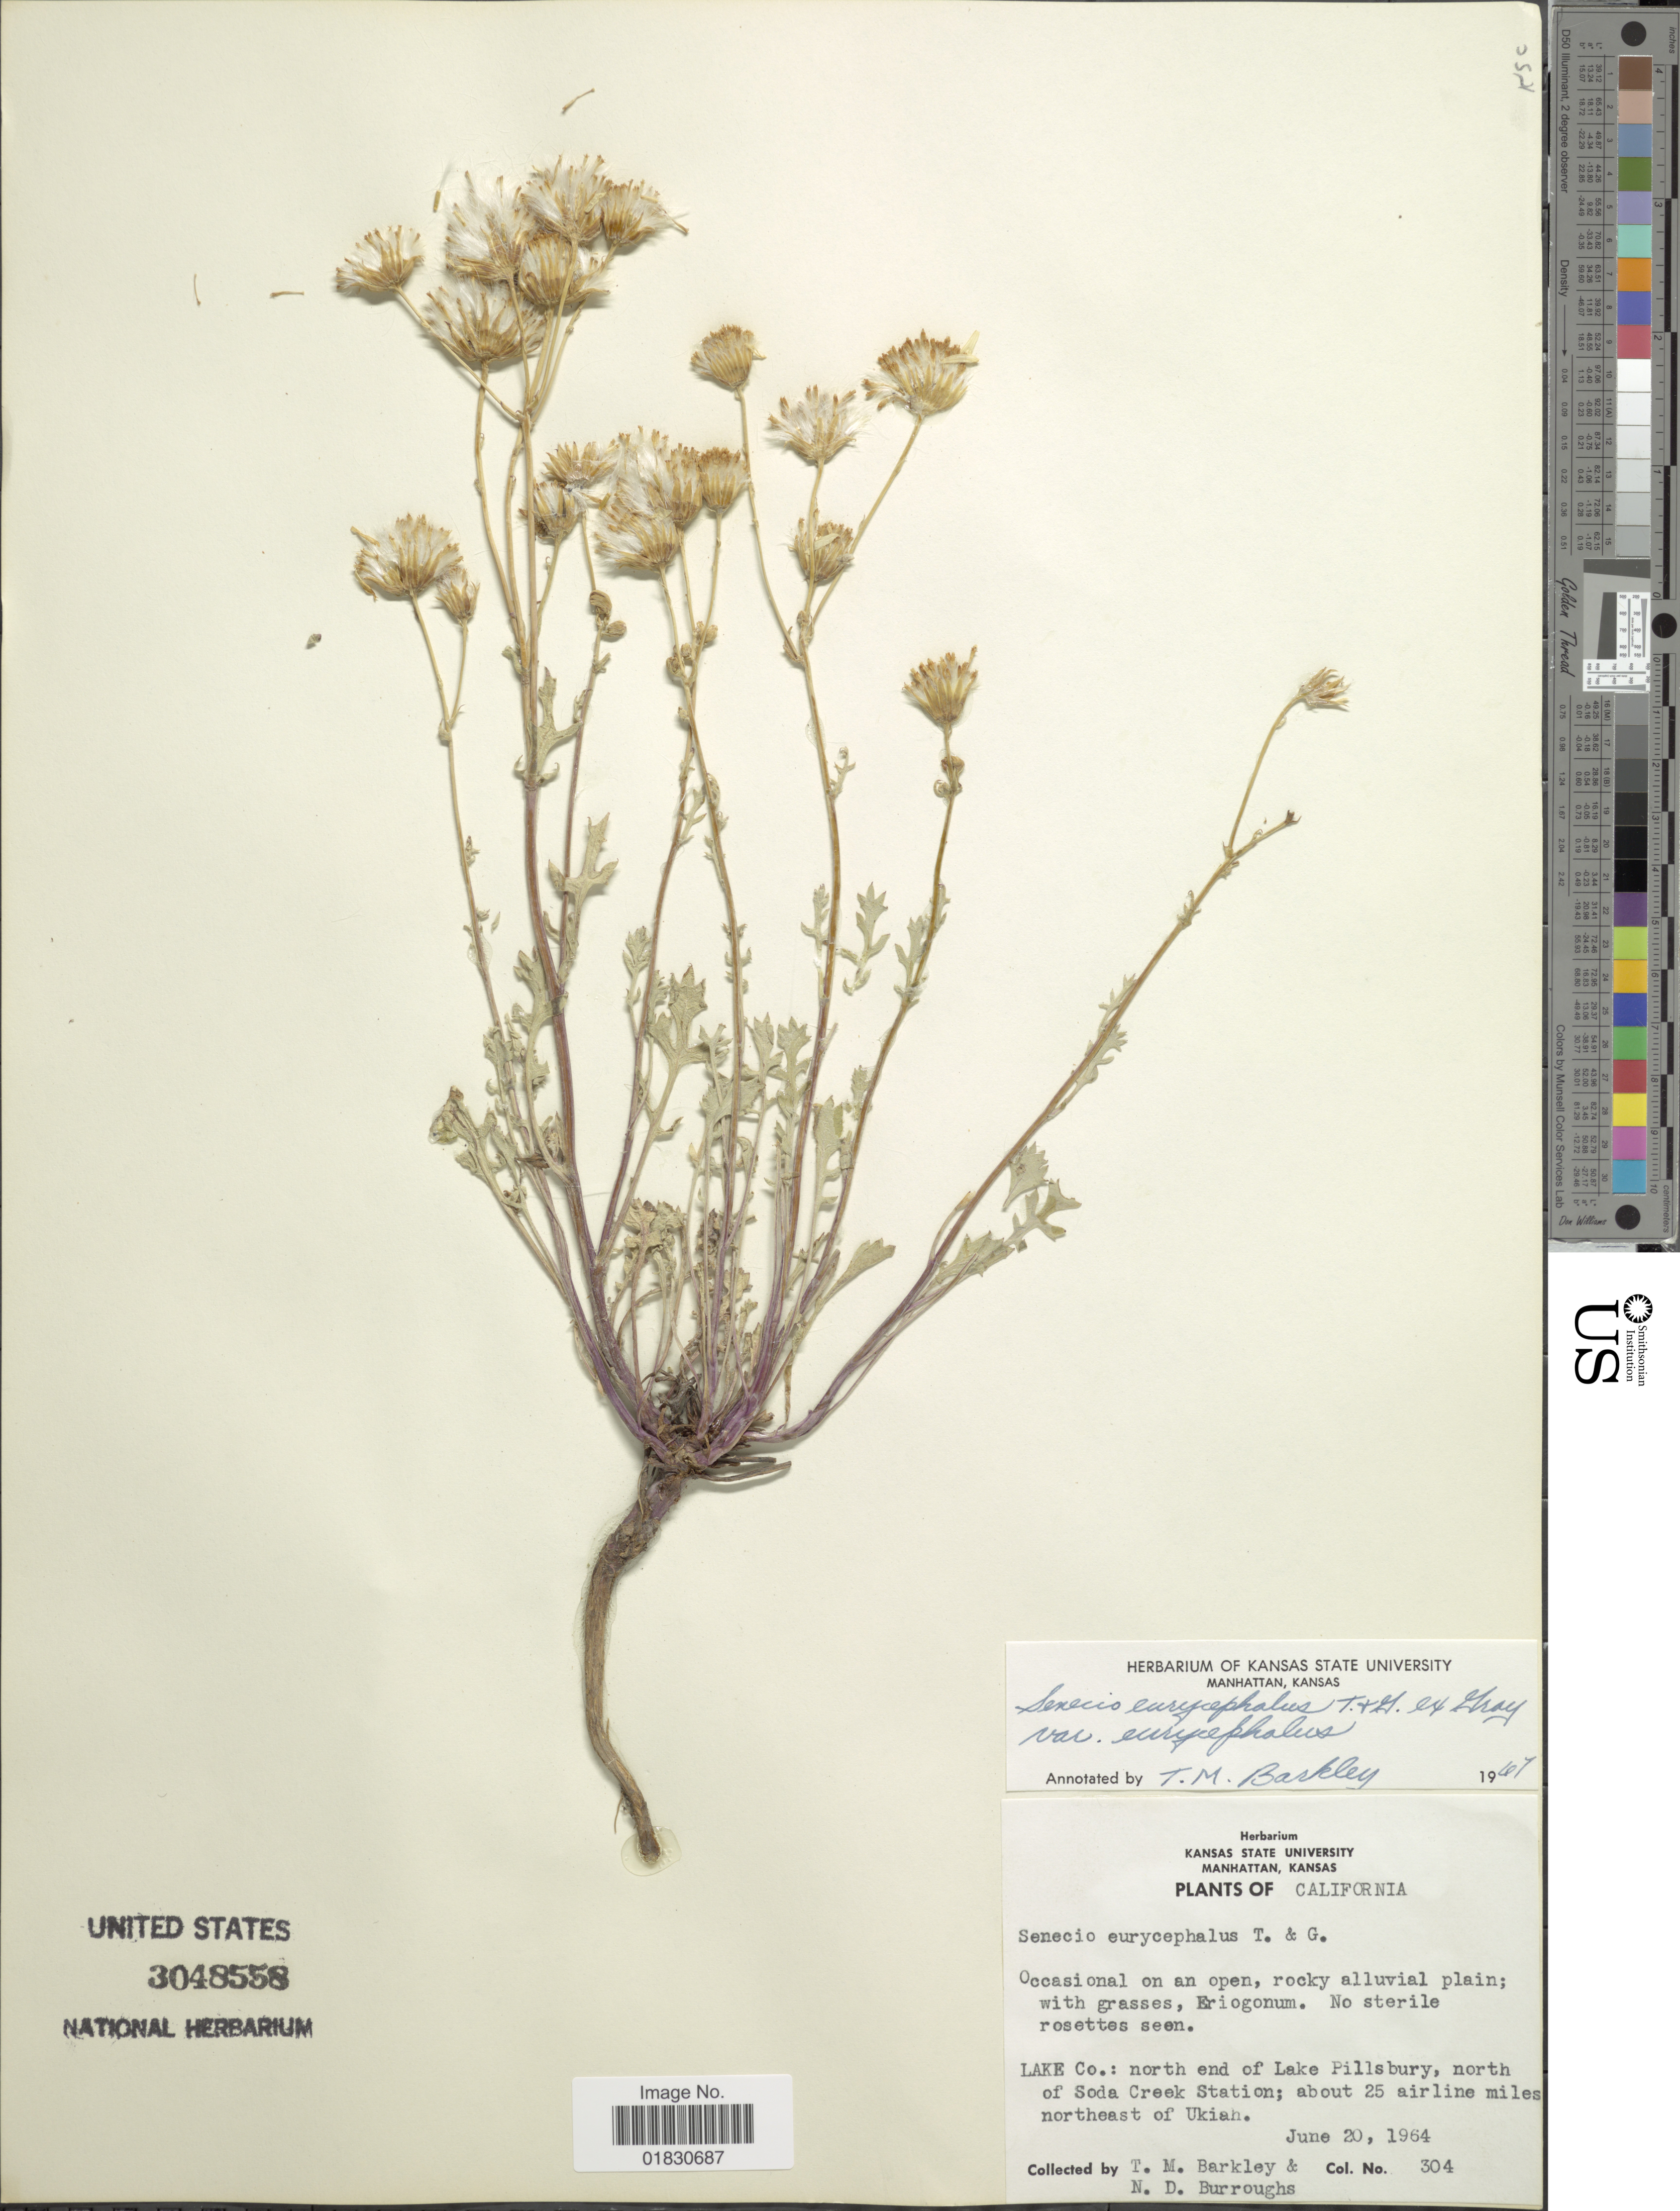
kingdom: Plantae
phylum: Tracheophyta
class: Magnoliopsida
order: Asterales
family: Asteraceae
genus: Packera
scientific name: Packera eurycephala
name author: (Torr. & A. Gray) W.A. Weber & Á. Löve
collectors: T. M. Barkley & N. Burroughs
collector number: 304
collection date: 1964-06-20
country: United States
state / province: California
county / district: Lake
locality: Lake Co.: north end of Lake Pillsbury, north of Soda Creek Station, about 25 airline miles northeast of Ukiah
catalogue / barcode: US 3048558